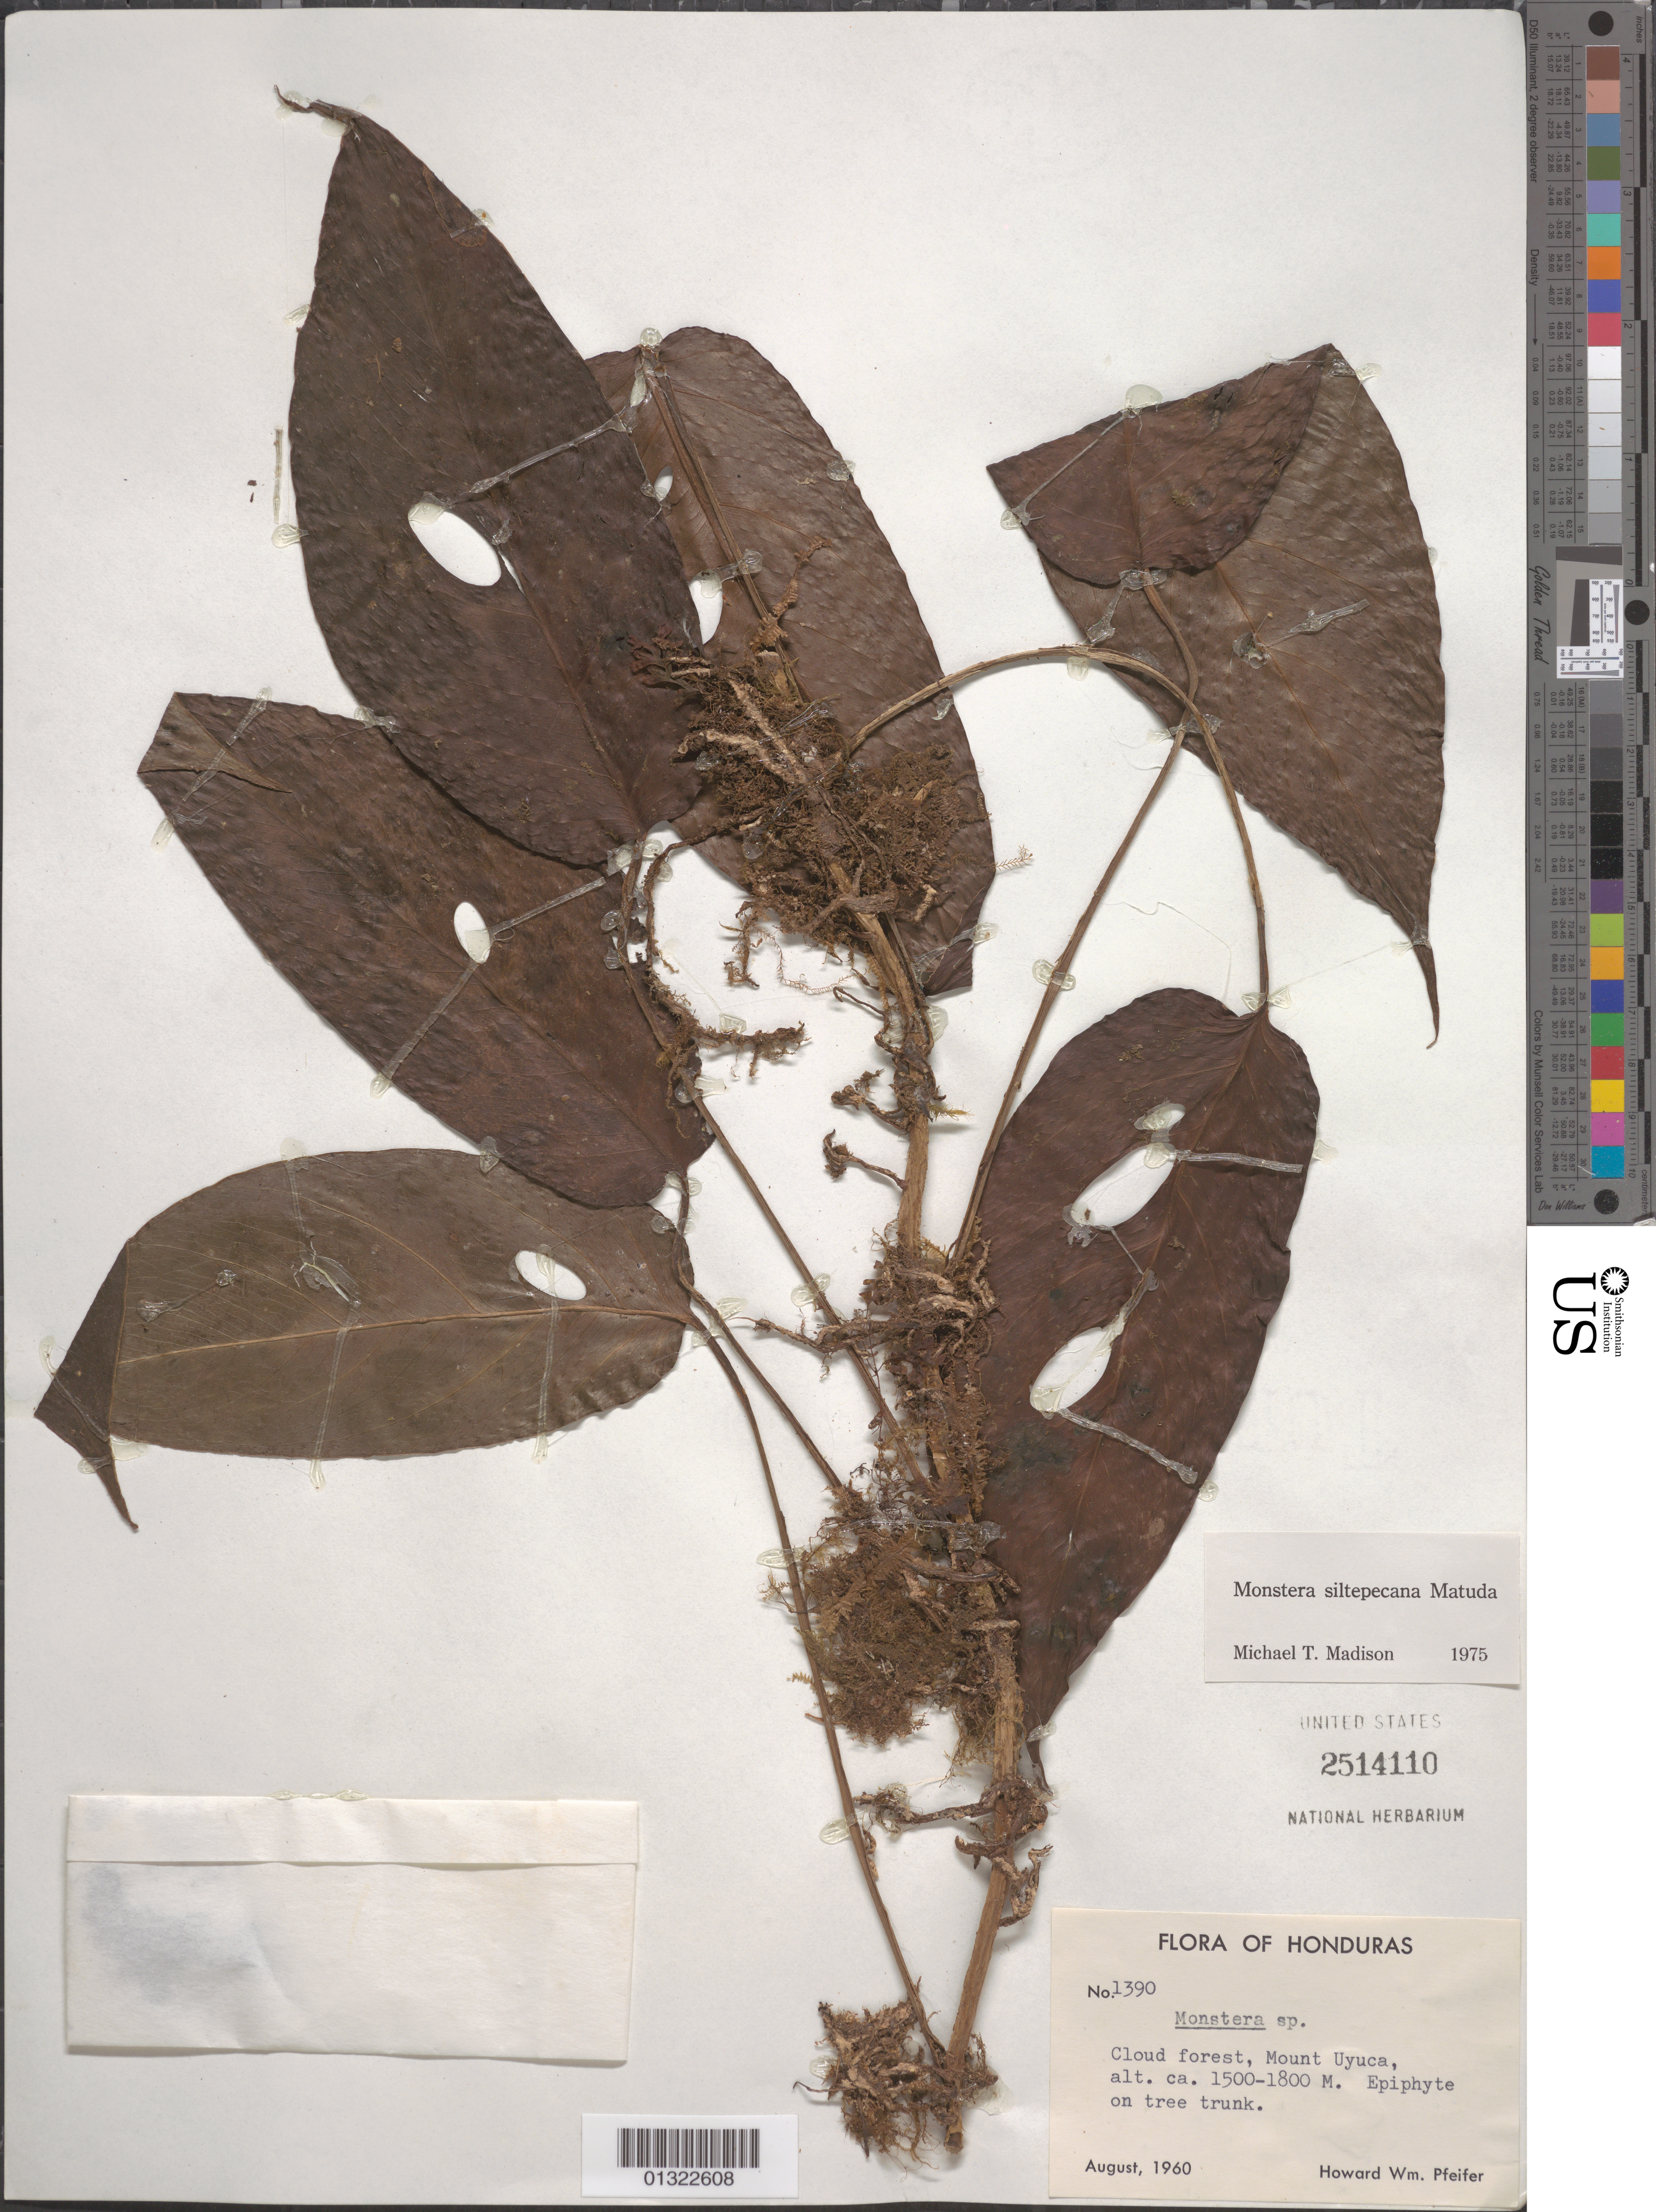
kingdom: Plantae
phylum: Tracheophyta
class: Liliopsida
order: Alismatales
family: Araceae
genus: Monstera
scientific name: Monstera siltepecana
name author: Matuda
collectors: H. W. Pfeifer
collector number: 1390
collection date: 1960-08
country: Honduras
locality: Cloud forest, Mount Uyuca.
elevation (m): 1500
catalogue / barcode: US 2514110